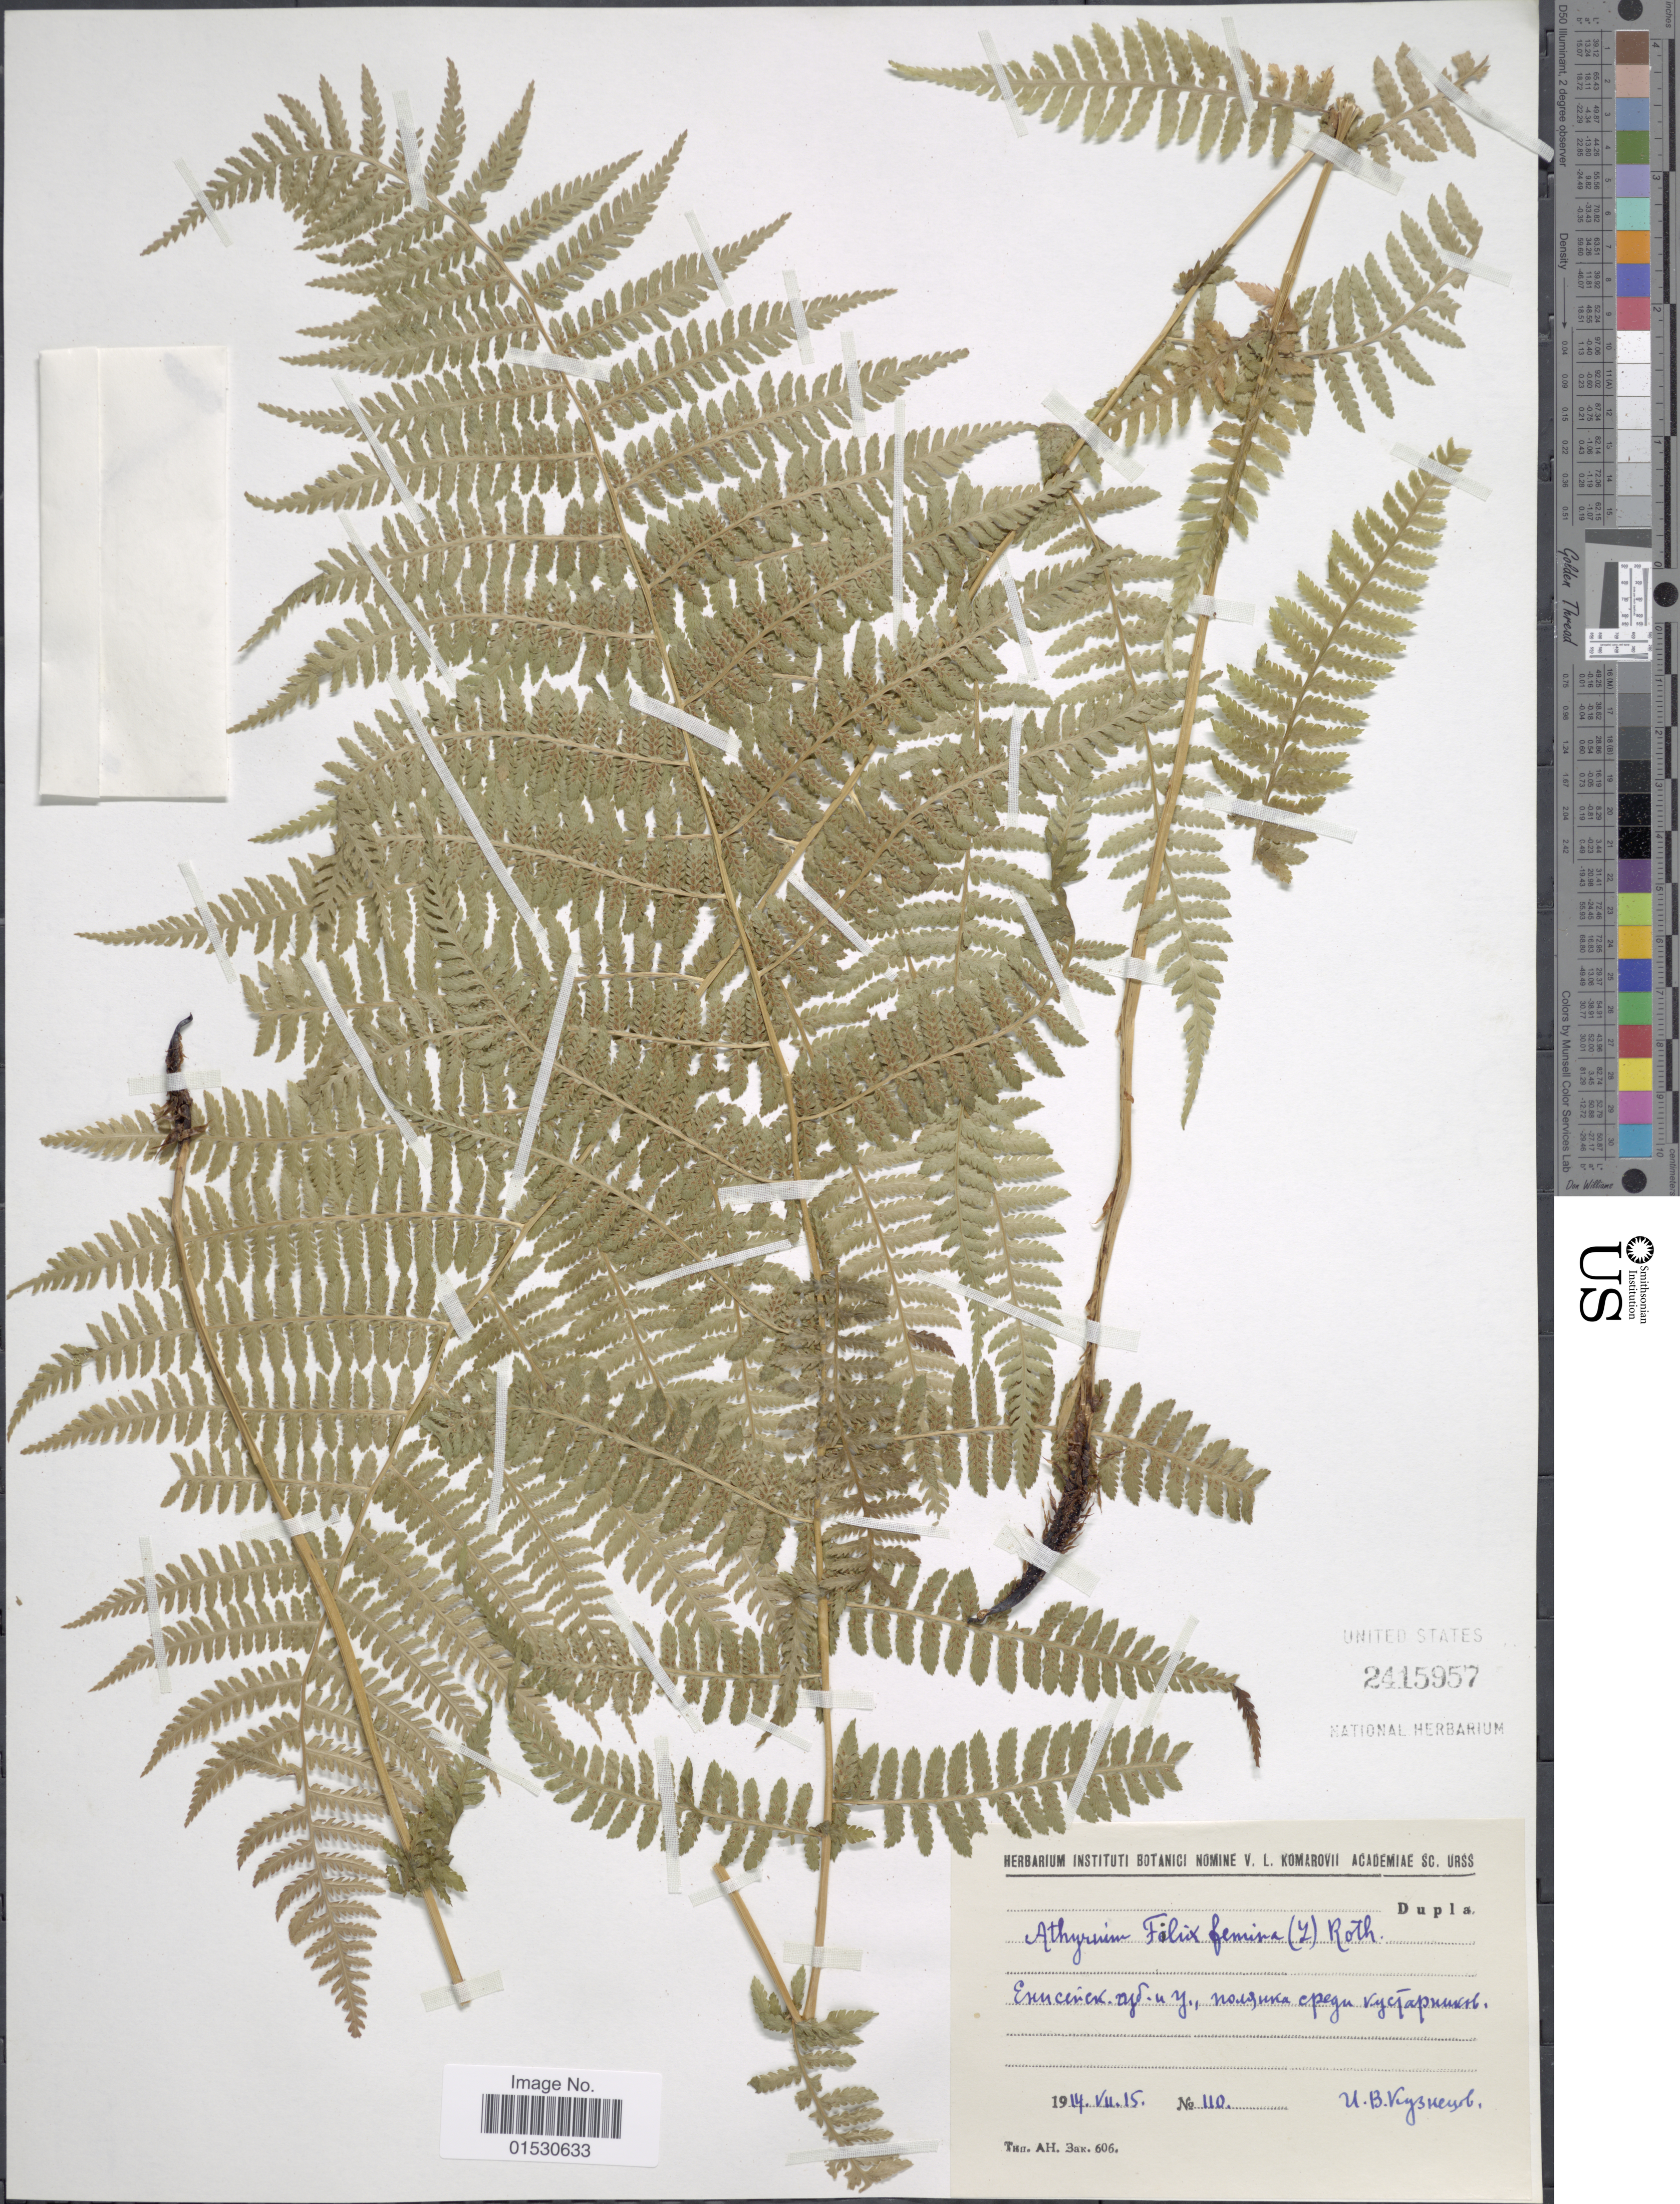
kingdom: Plantae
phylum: Tracheophyta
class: Polypodiopsida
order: Polypodiales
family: Athyriaceae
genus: Athyrium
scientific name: Athyrium filix-femina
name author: (L.) Roth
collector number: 110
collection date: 1914-07-15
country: Russian Federation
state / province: Krasnoyarsk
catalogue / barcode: US 2415957